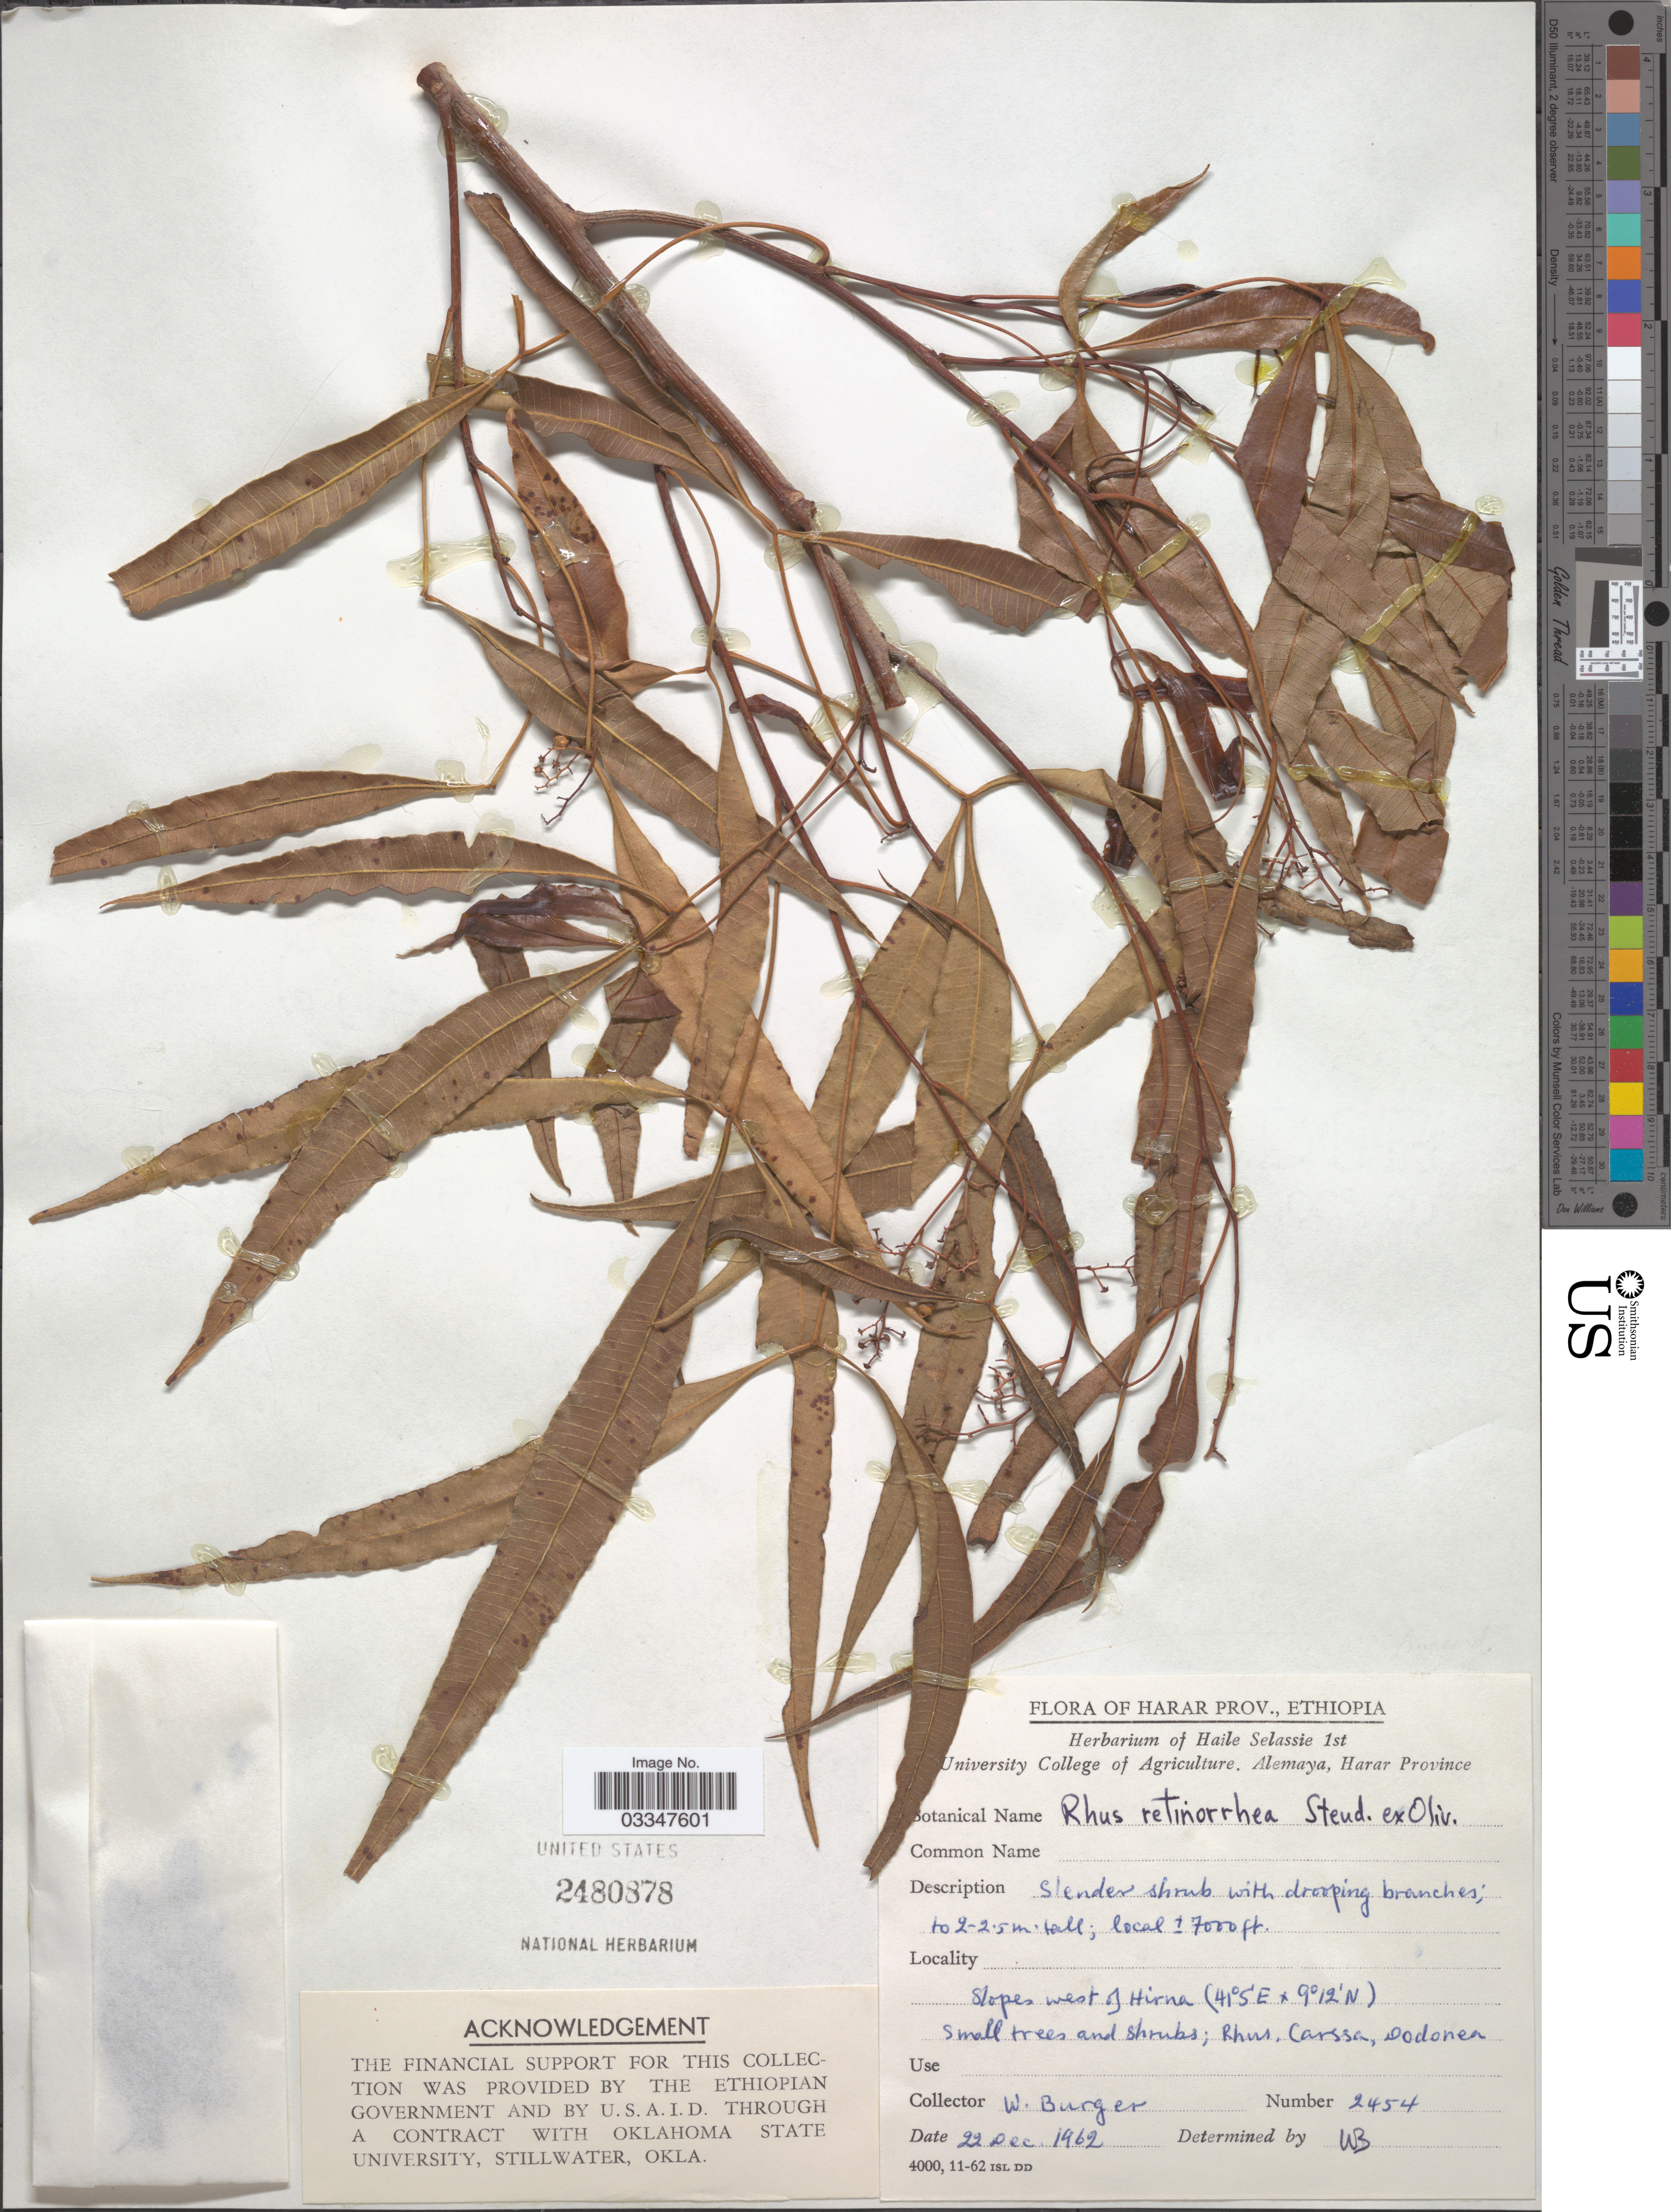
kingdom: Plantae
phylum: Tracheophyta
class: Magnoliopsida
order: Sapindales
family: Anacardiaceae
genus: Rhus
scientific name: Rhus retinorrhoea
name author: Steud. ex Oliv.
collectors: W. Burger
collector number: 2454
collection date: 1962-12-22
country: Ethiopia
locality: Harar Prov. Slopes west of Hirna.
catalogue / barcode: US 2480878